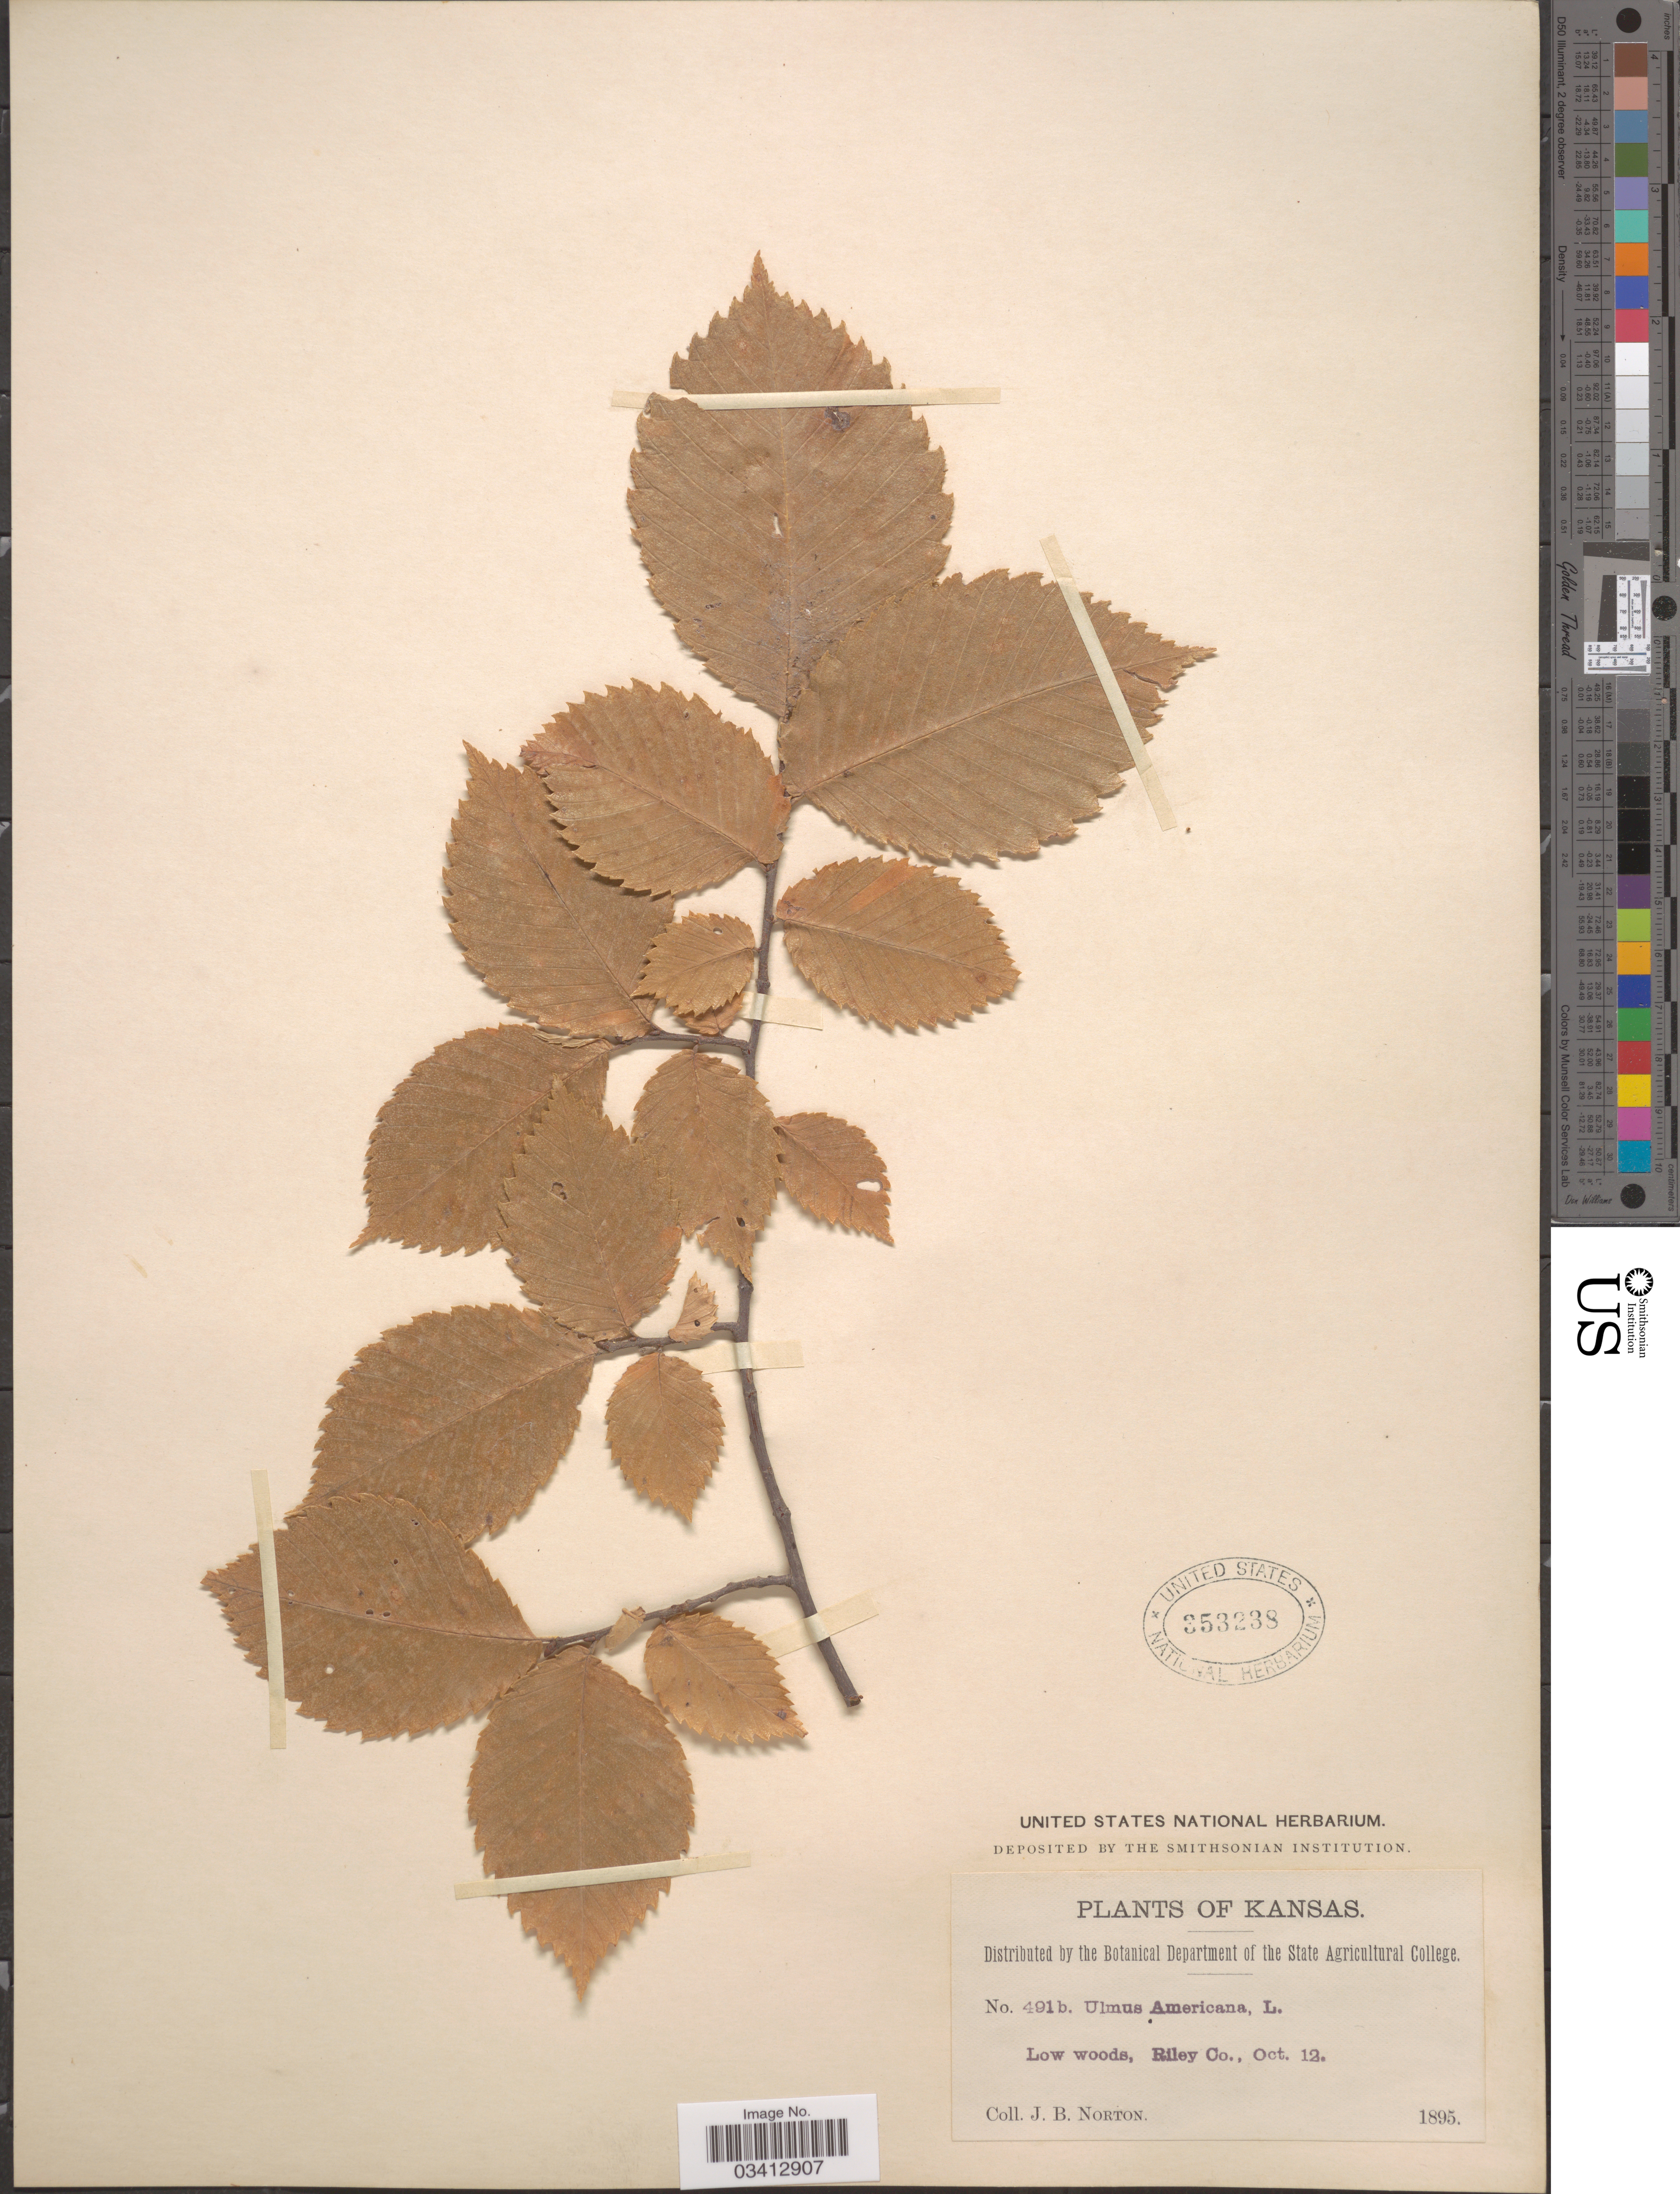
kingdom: Plantae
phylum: Tracheophyta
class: Magnoliopsida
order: Rosales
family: Ulmaceae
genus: Ulmus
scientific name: Ulmus americana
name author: L.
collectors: J. B. Norton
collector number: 491b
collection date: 1895-10-12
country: United States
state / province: Kansas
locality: Low woods, Riley Co.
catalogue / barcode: US 353238